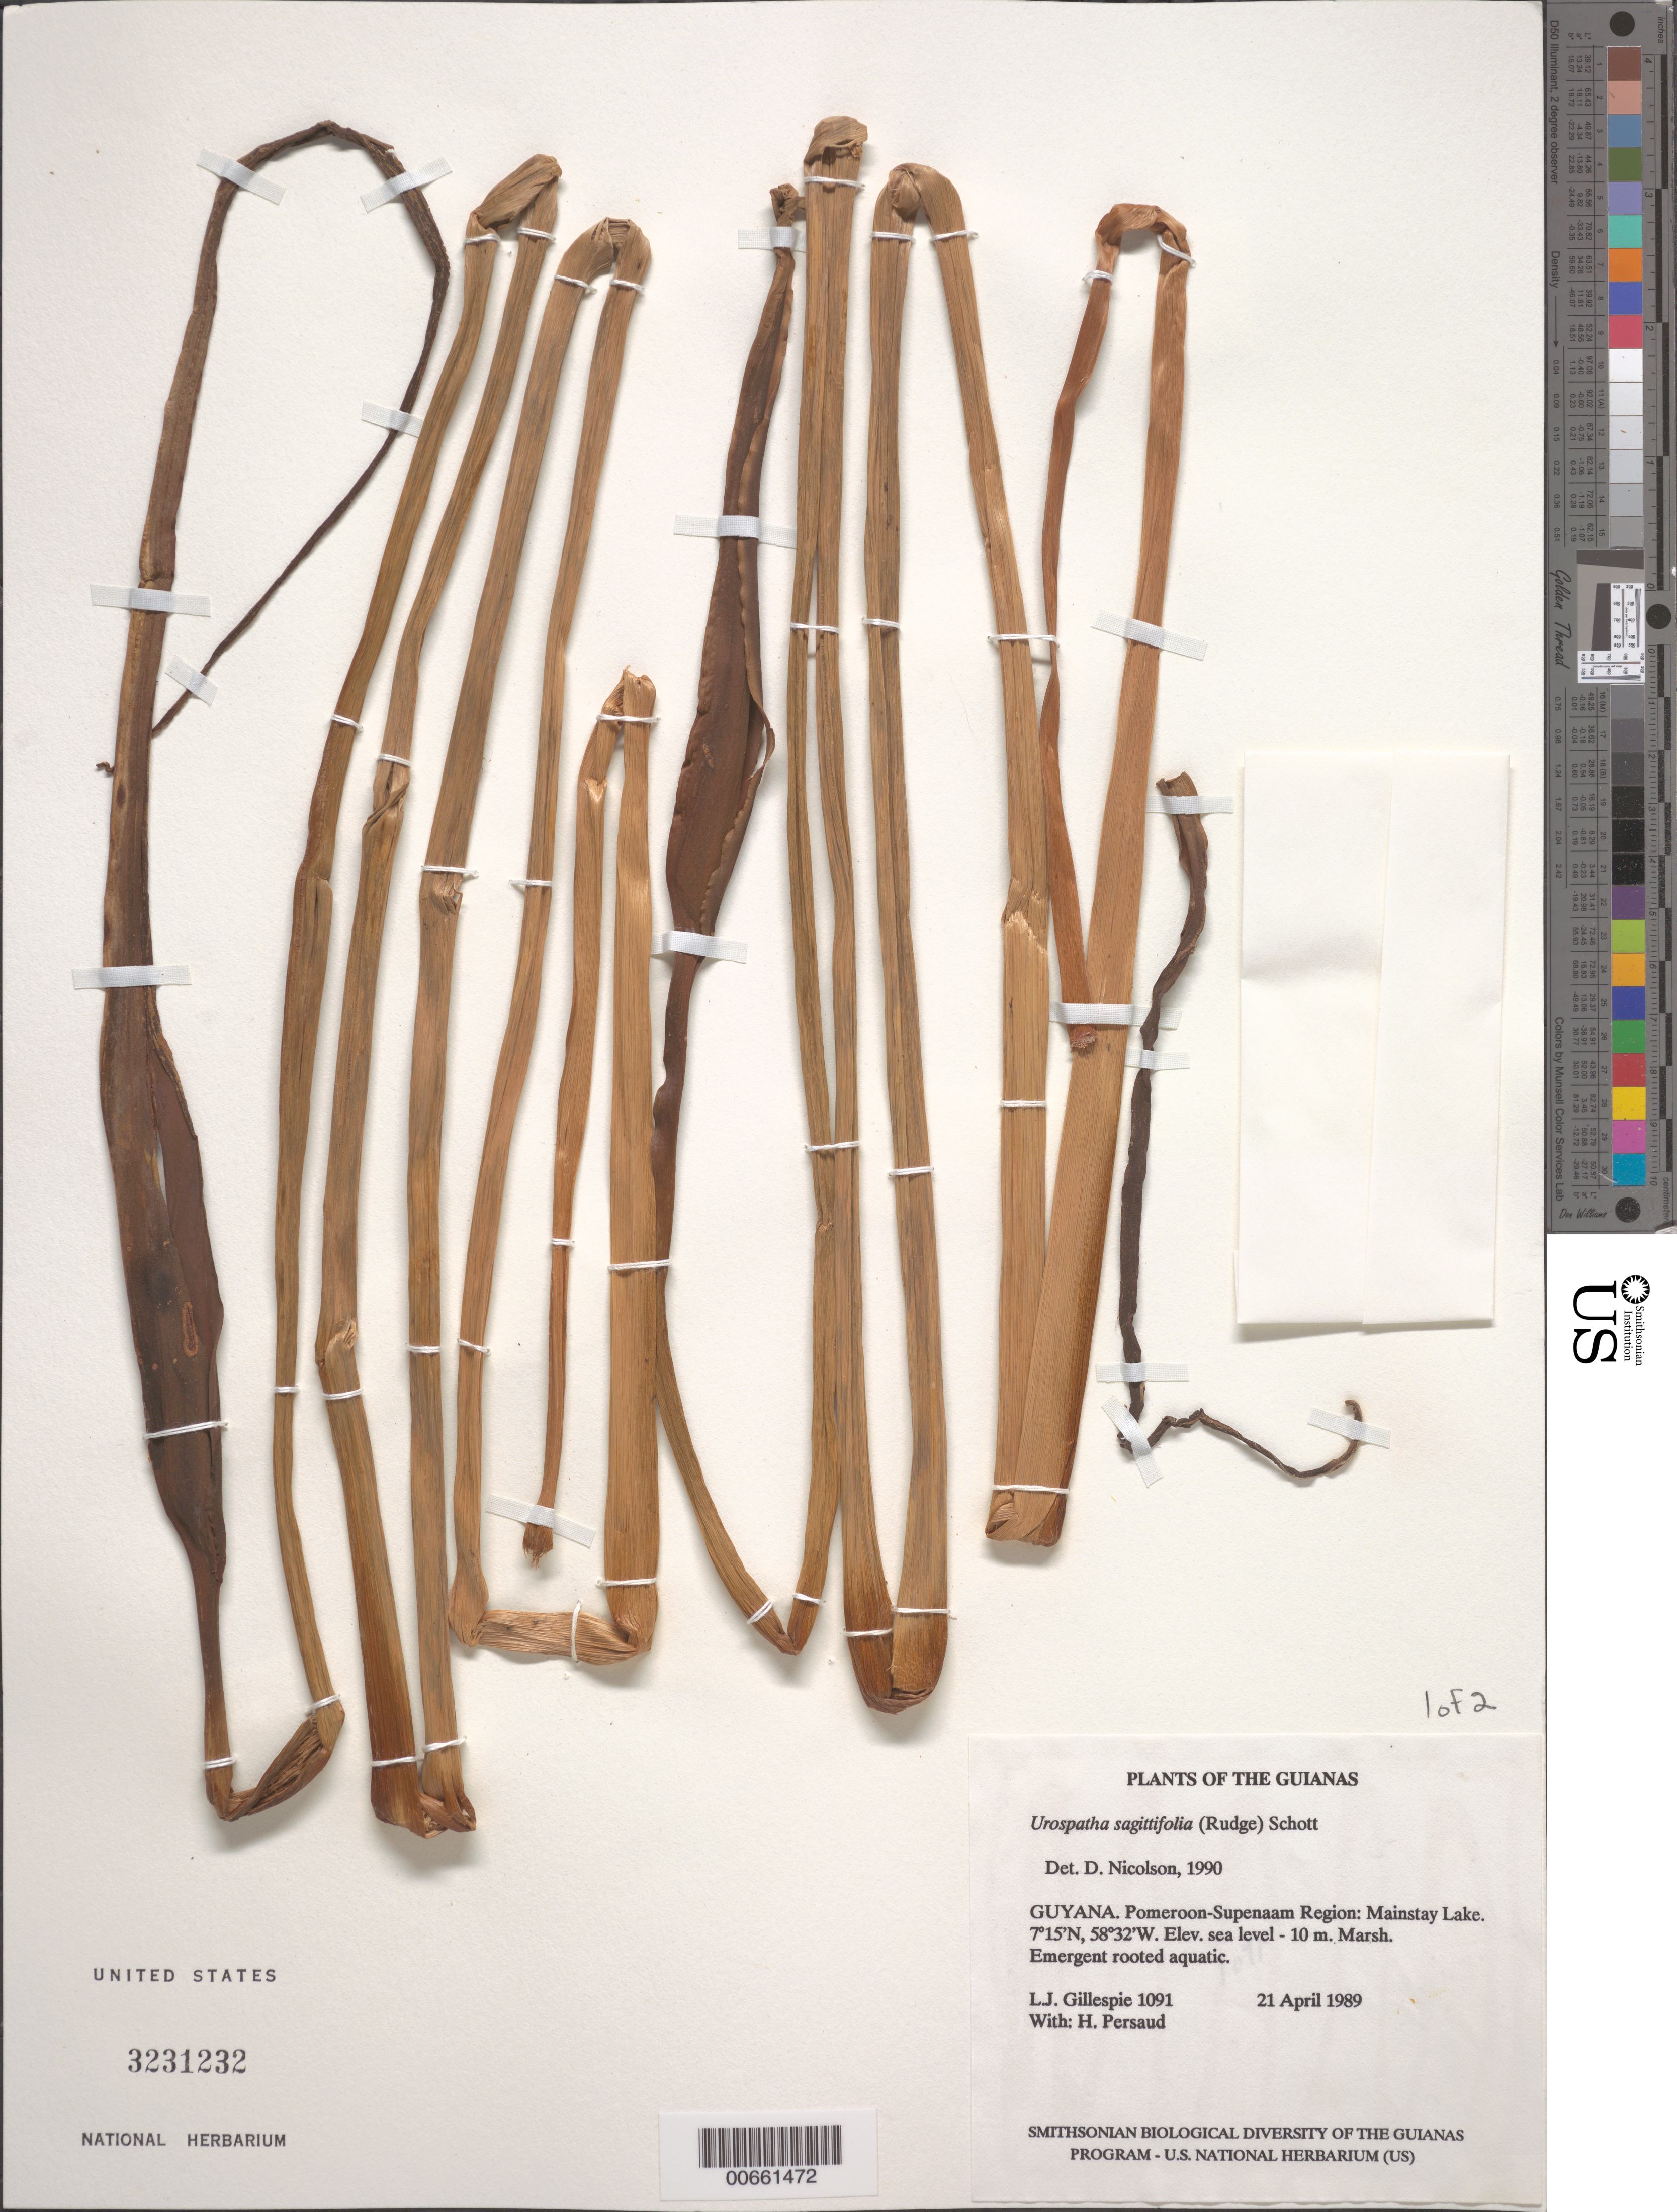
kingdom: Plantae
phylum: Tracheophyta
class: Liliopsida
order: Alismatales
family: Araceae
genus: Urospatha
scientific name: Urospatha sagittifolia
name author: (Rudge) Schott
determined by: Nicolson, Dan H.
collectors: L. J. Gillespie & H. Persaud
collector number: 1091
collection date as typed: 21 April 1989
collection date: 1989-04-21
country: Guyana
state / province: Pomeroon-Supenaam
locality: Mainstay Lake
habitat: Marsh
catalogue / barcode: US 3231232